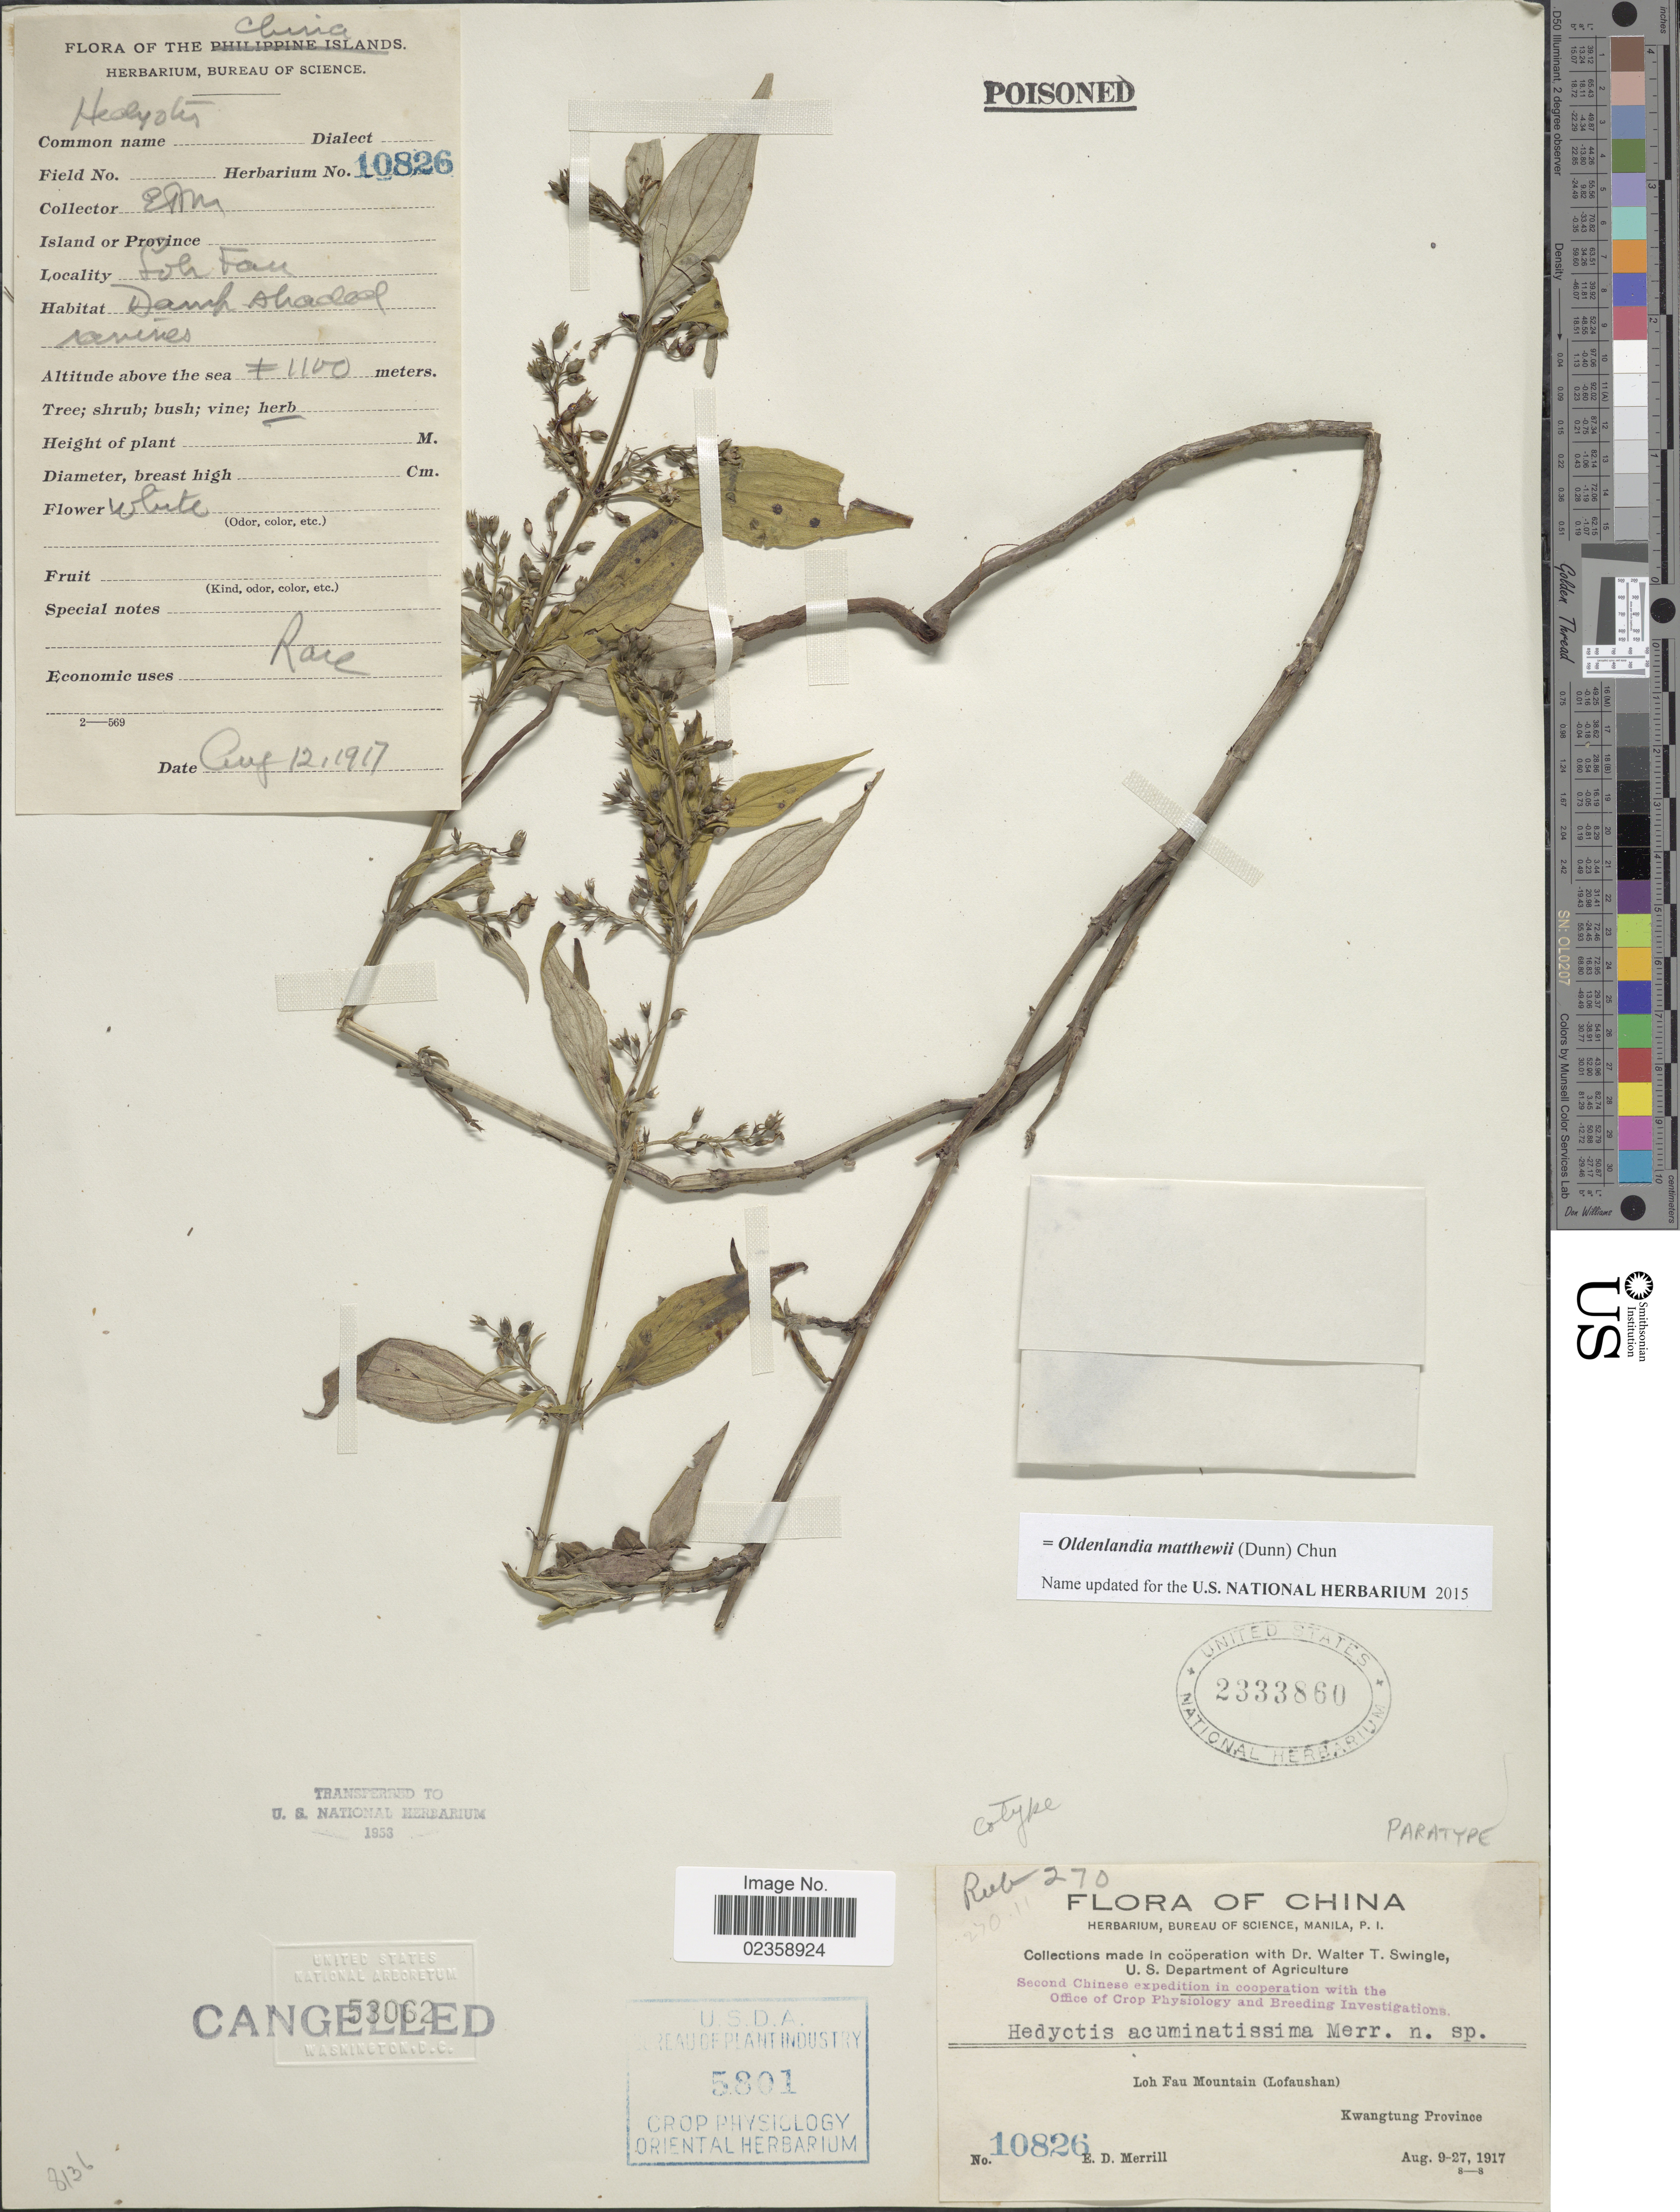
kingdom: Plantae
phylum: Tracheophyta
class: Magnoliopsida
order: Gentianales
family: Rubiaceae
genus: Oldenlandia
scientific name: Oldenlandia matthewii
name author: (Dunn) Chun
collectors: E. D. Merrill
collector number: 140826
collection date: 1917-08-12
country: China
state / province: Guangdong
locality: Loh Fau Mountain (Lofaushan). Kwangtung Province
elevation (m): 1100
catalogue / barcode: US 2333860